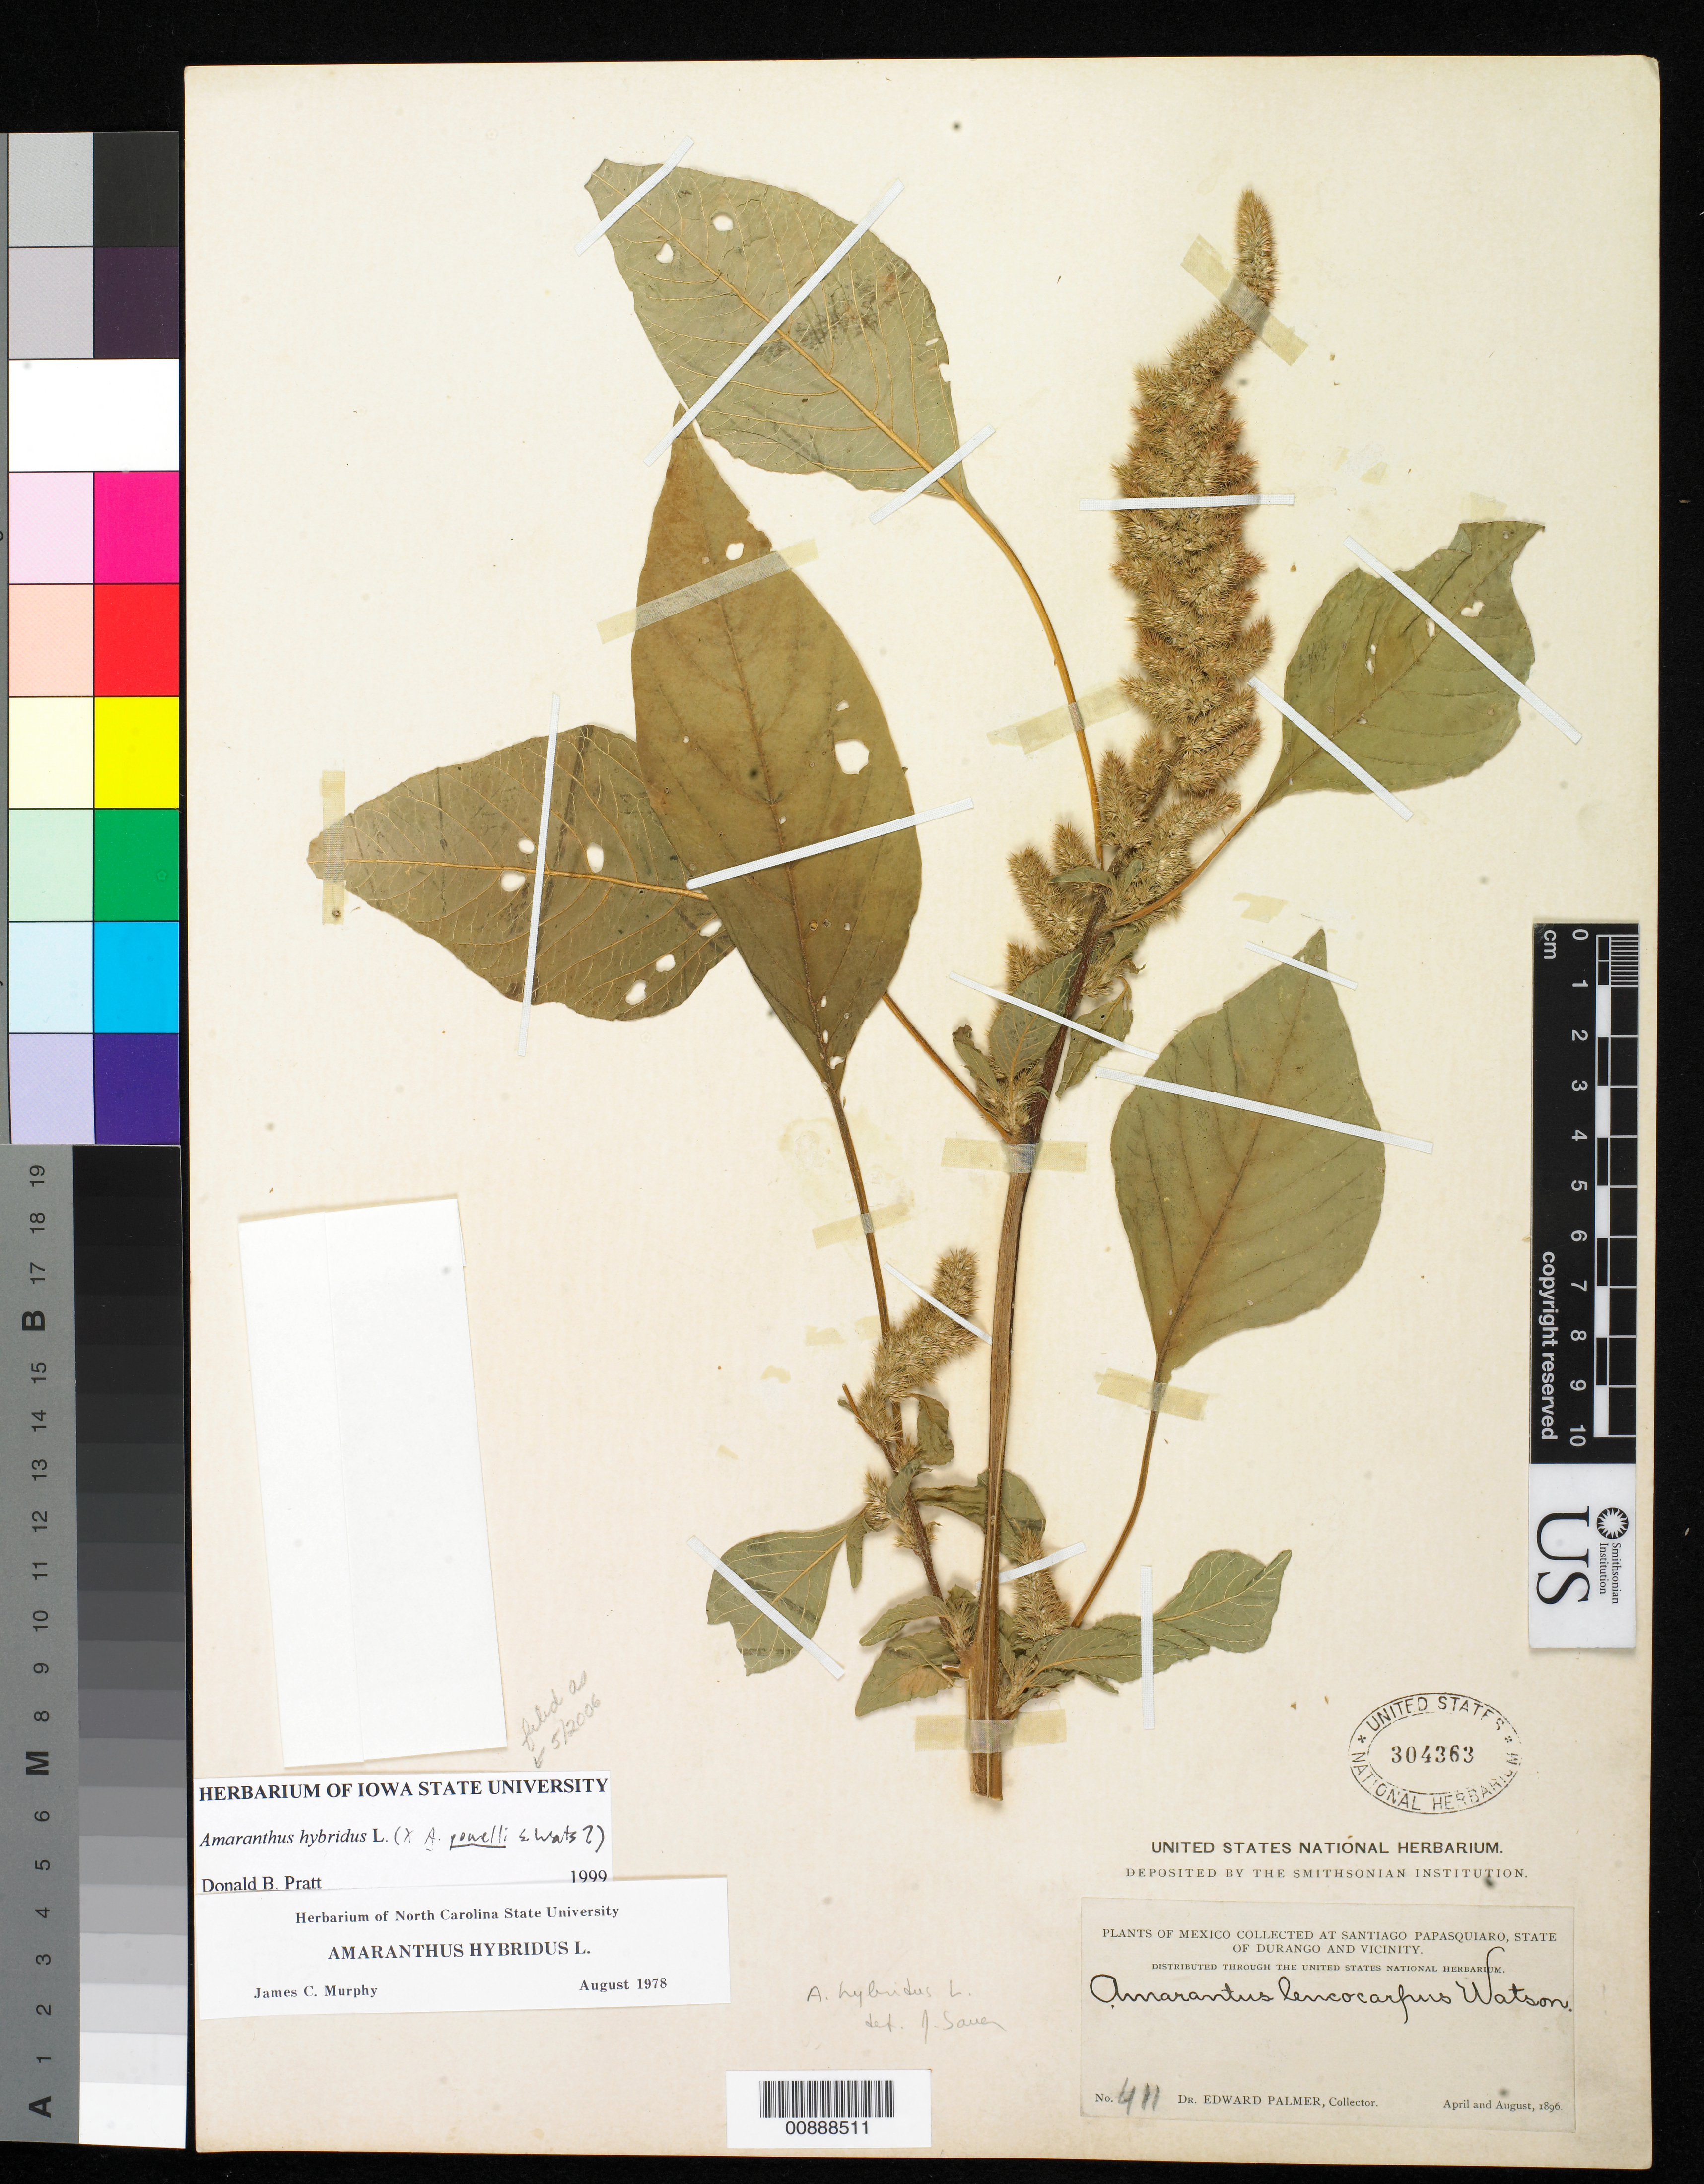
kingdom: Plantae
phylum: Tracheophyta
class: Magnoliopsida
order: Caryophyllales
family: Amaranthaceae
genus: Amaranthus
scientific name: Amaranthus hybridus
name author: L.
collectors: E. Palmer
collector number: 411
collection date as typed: Apr 1896 to -- Aug 1896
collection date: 1896-04/1896-08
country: Mexico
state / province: Durango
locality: Santiago Papasquiaro, Durango and vicinity.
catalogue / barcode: US 304363